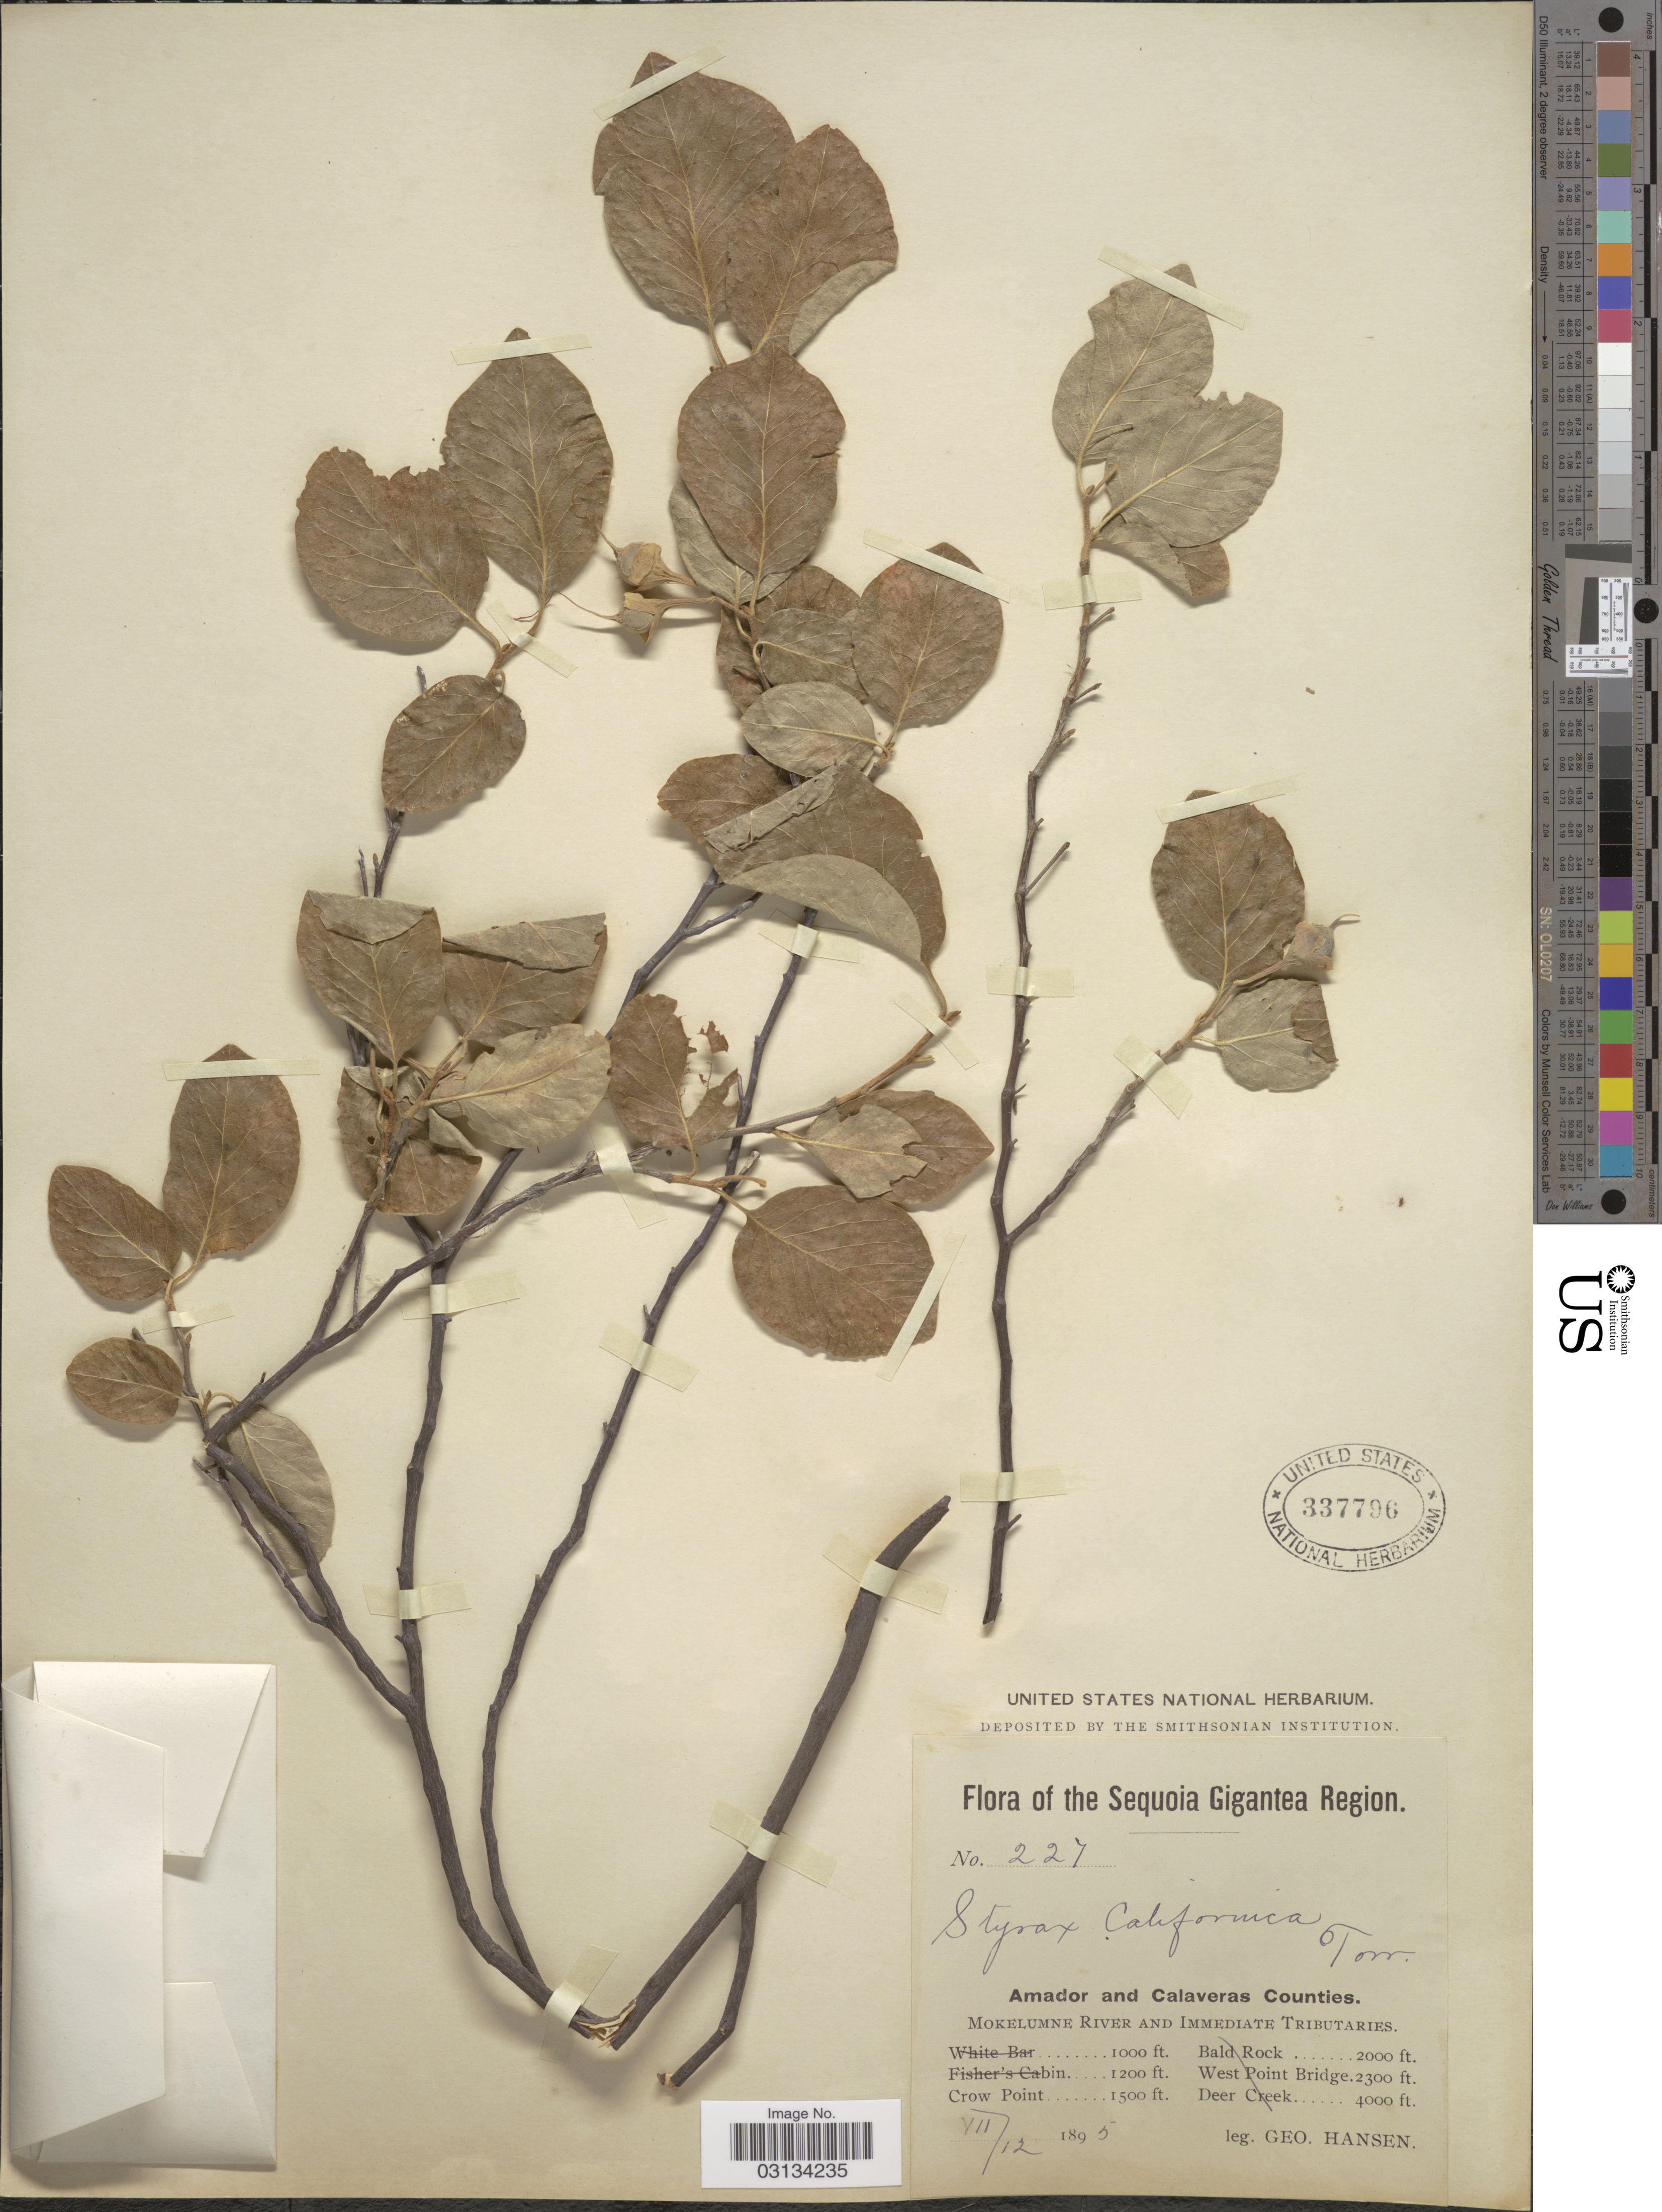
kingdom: Plantae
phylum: Tracheophyta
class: Magnoliopsida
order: Ericales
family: Styracaceae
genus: Styrax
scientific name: Styrax californicus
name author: Torr.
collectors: G. Hansen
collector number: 227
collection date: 1895-07-12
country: United States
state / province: California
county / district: Calaveras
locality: The Seguoia Gigantea Region. Amador and Calaveras Counties. Mokelumne River and Immediate Tributaries. Crow Point.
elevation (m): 457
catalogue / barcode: US 337796